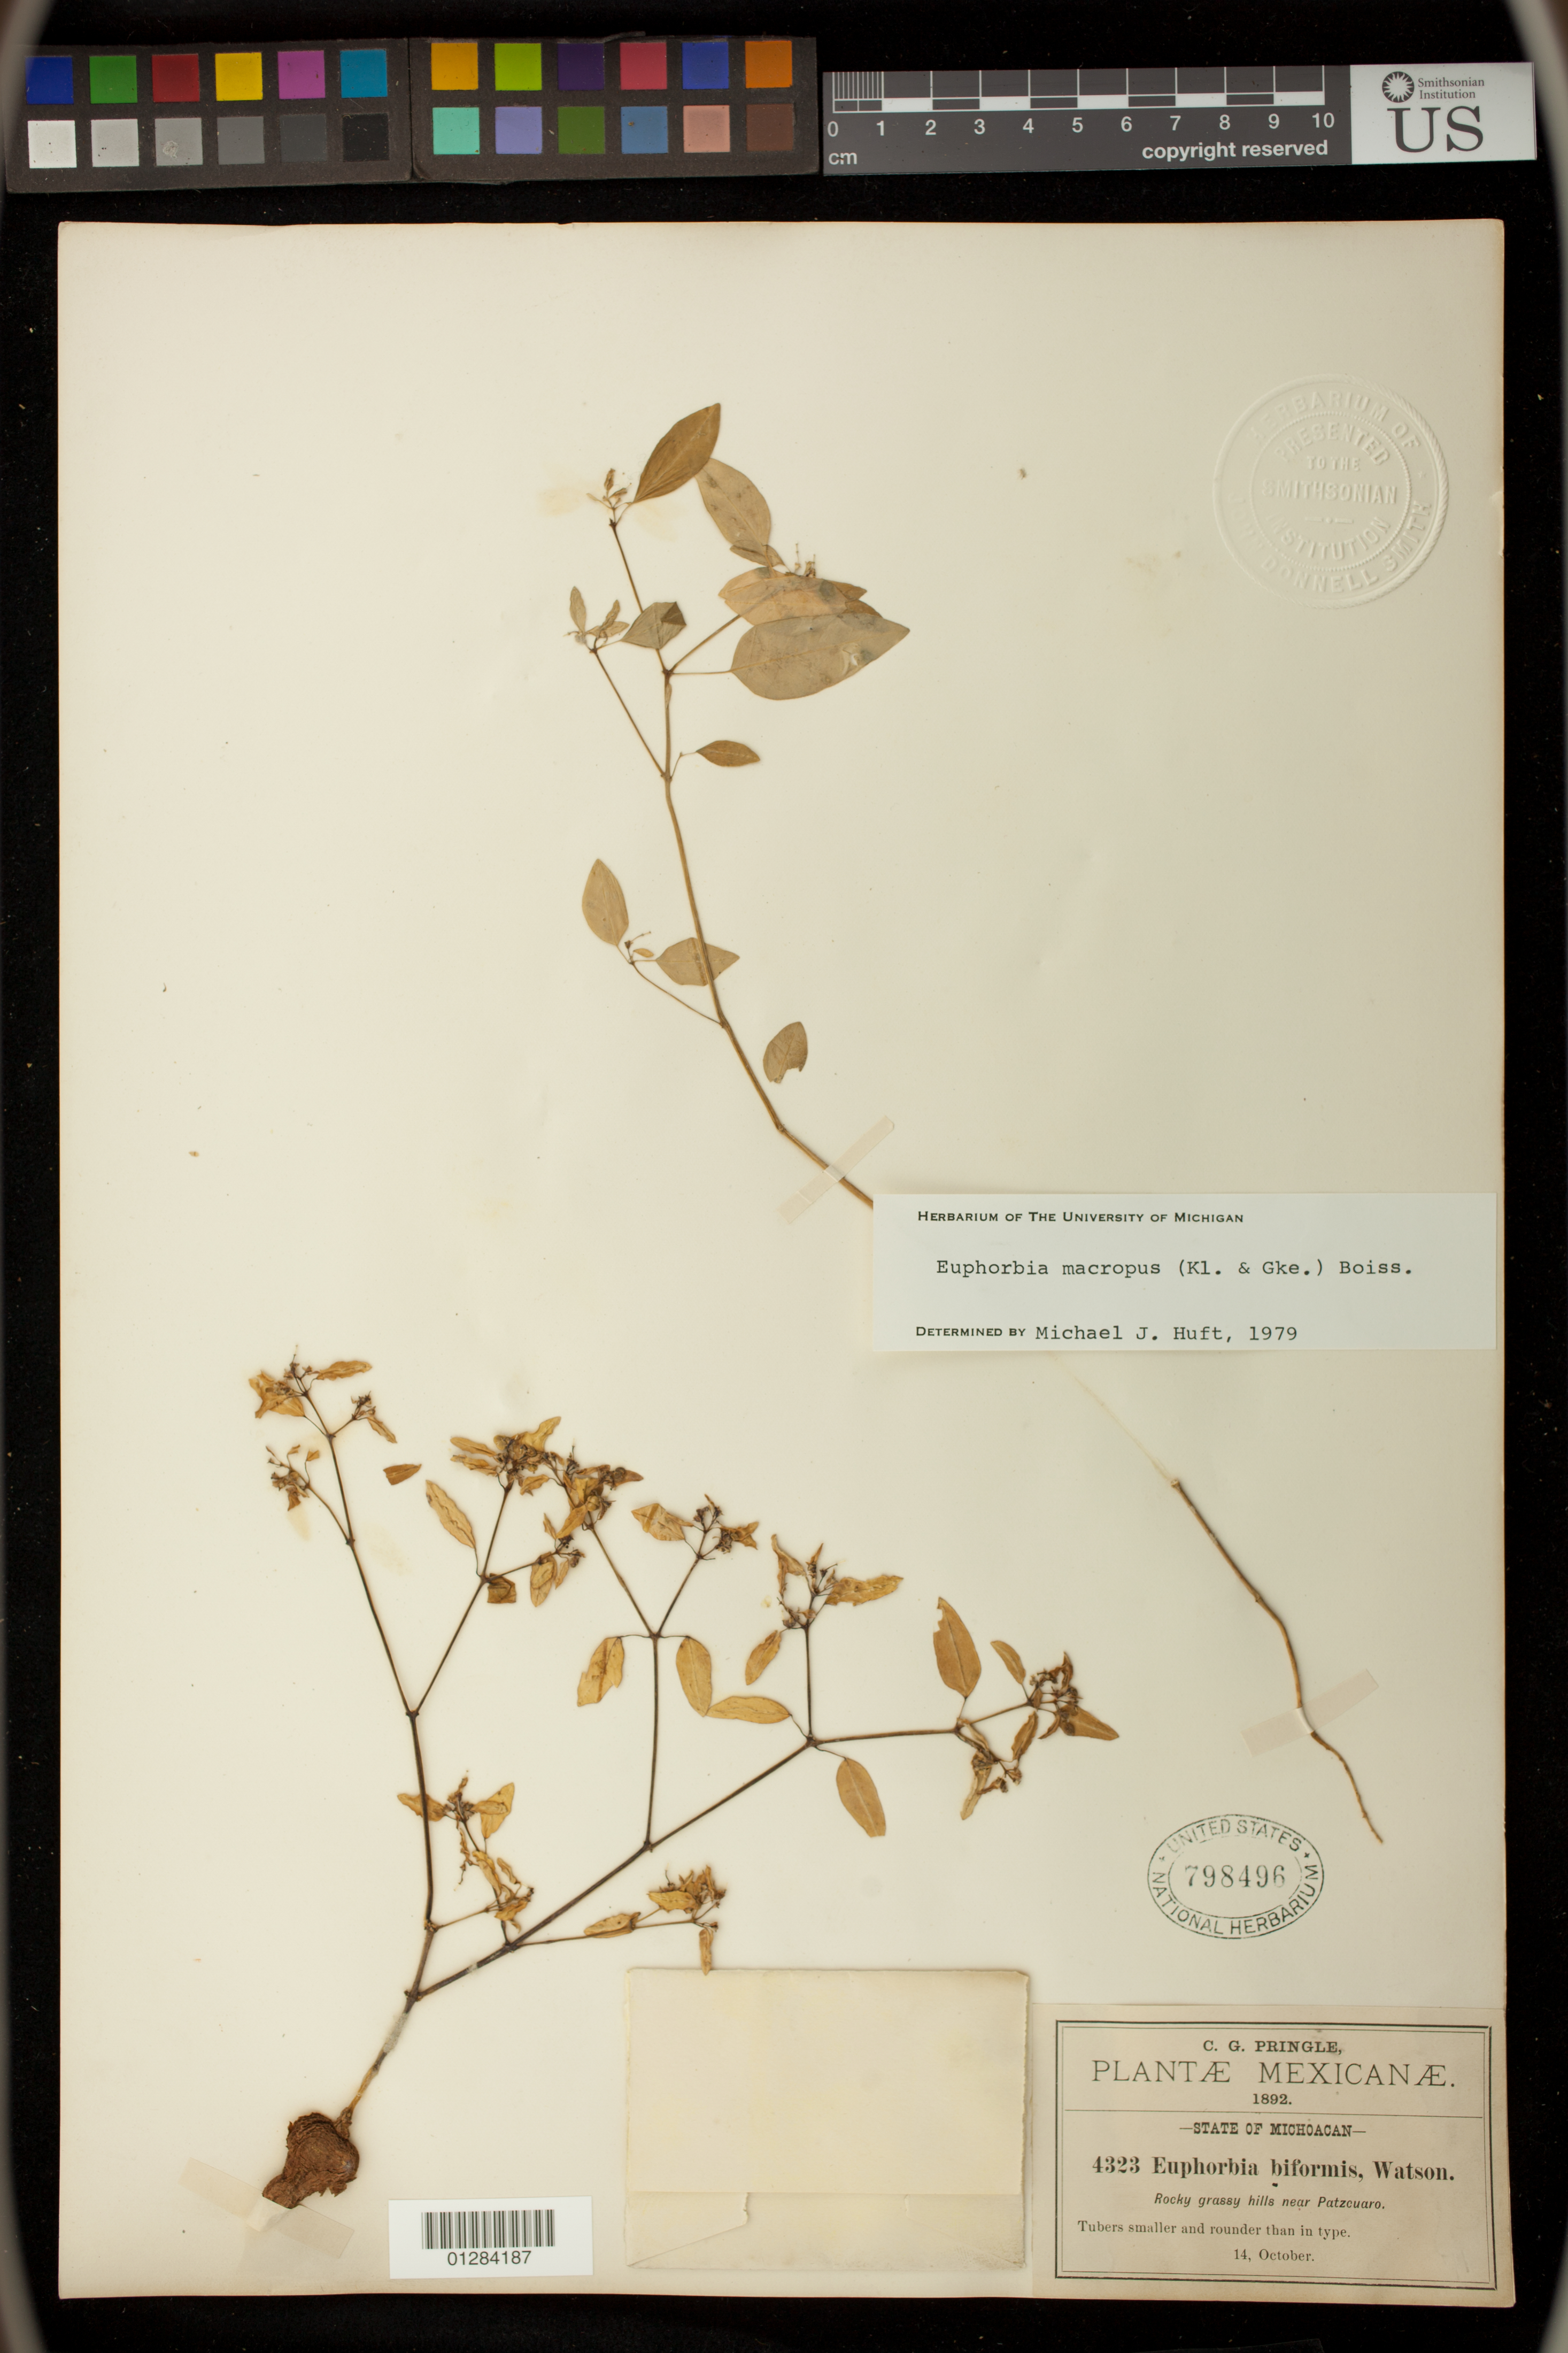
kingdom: Plantae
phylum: Tracheophyta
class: Magnoliopsida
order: Malpighiales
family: Euphorbiaceae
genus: Euphorbia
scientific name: Euphorbia macropus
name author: (Klotzsch & Garcke) Boiss.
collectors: C. G. Pringle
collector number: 4323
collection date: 1892-10-14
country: Mexico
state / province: Michoacán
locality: near Patzcuaro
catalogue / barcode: US 798496